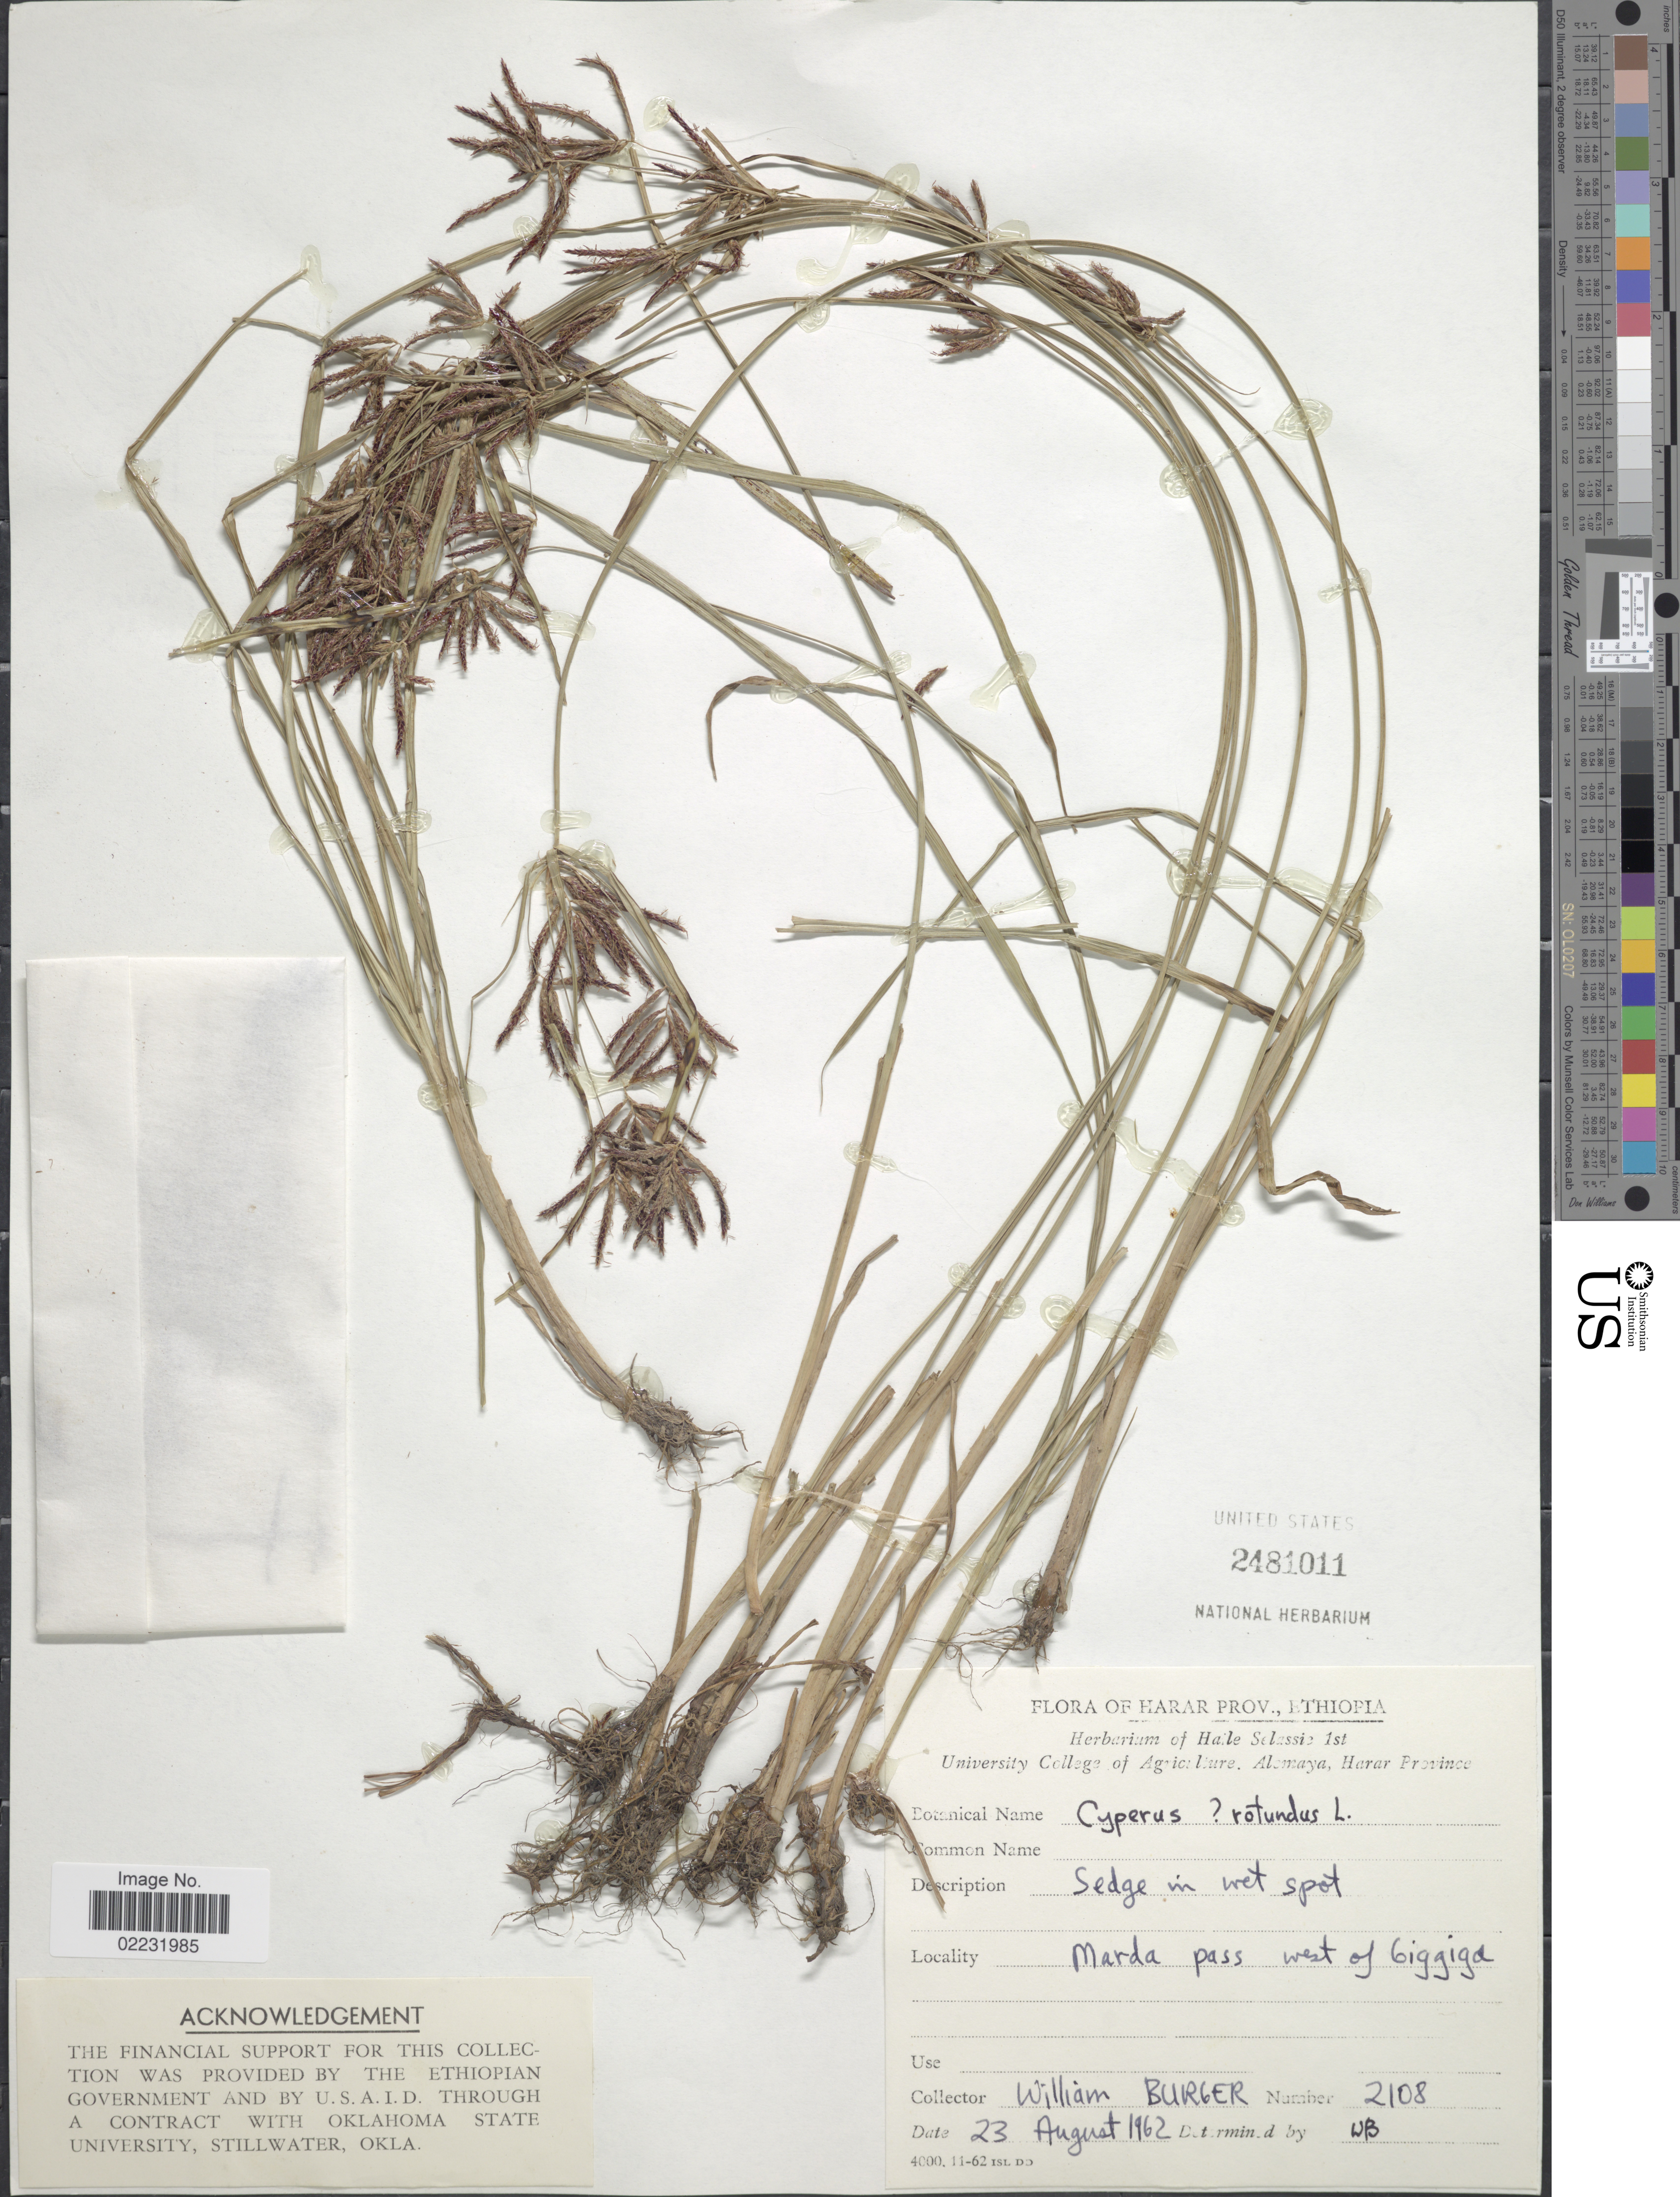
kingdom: Plantae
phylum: Tracheophyta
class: Liliopsida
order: Poales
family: Cyperaceae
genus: Cyperus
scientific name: Cyperus rotundus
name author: L.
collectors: W. Burger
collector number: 2108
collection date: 1962-08-23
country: Ethiopia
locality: Harar Prov., Marda pass west of Giggiga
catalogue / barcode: US 2481011